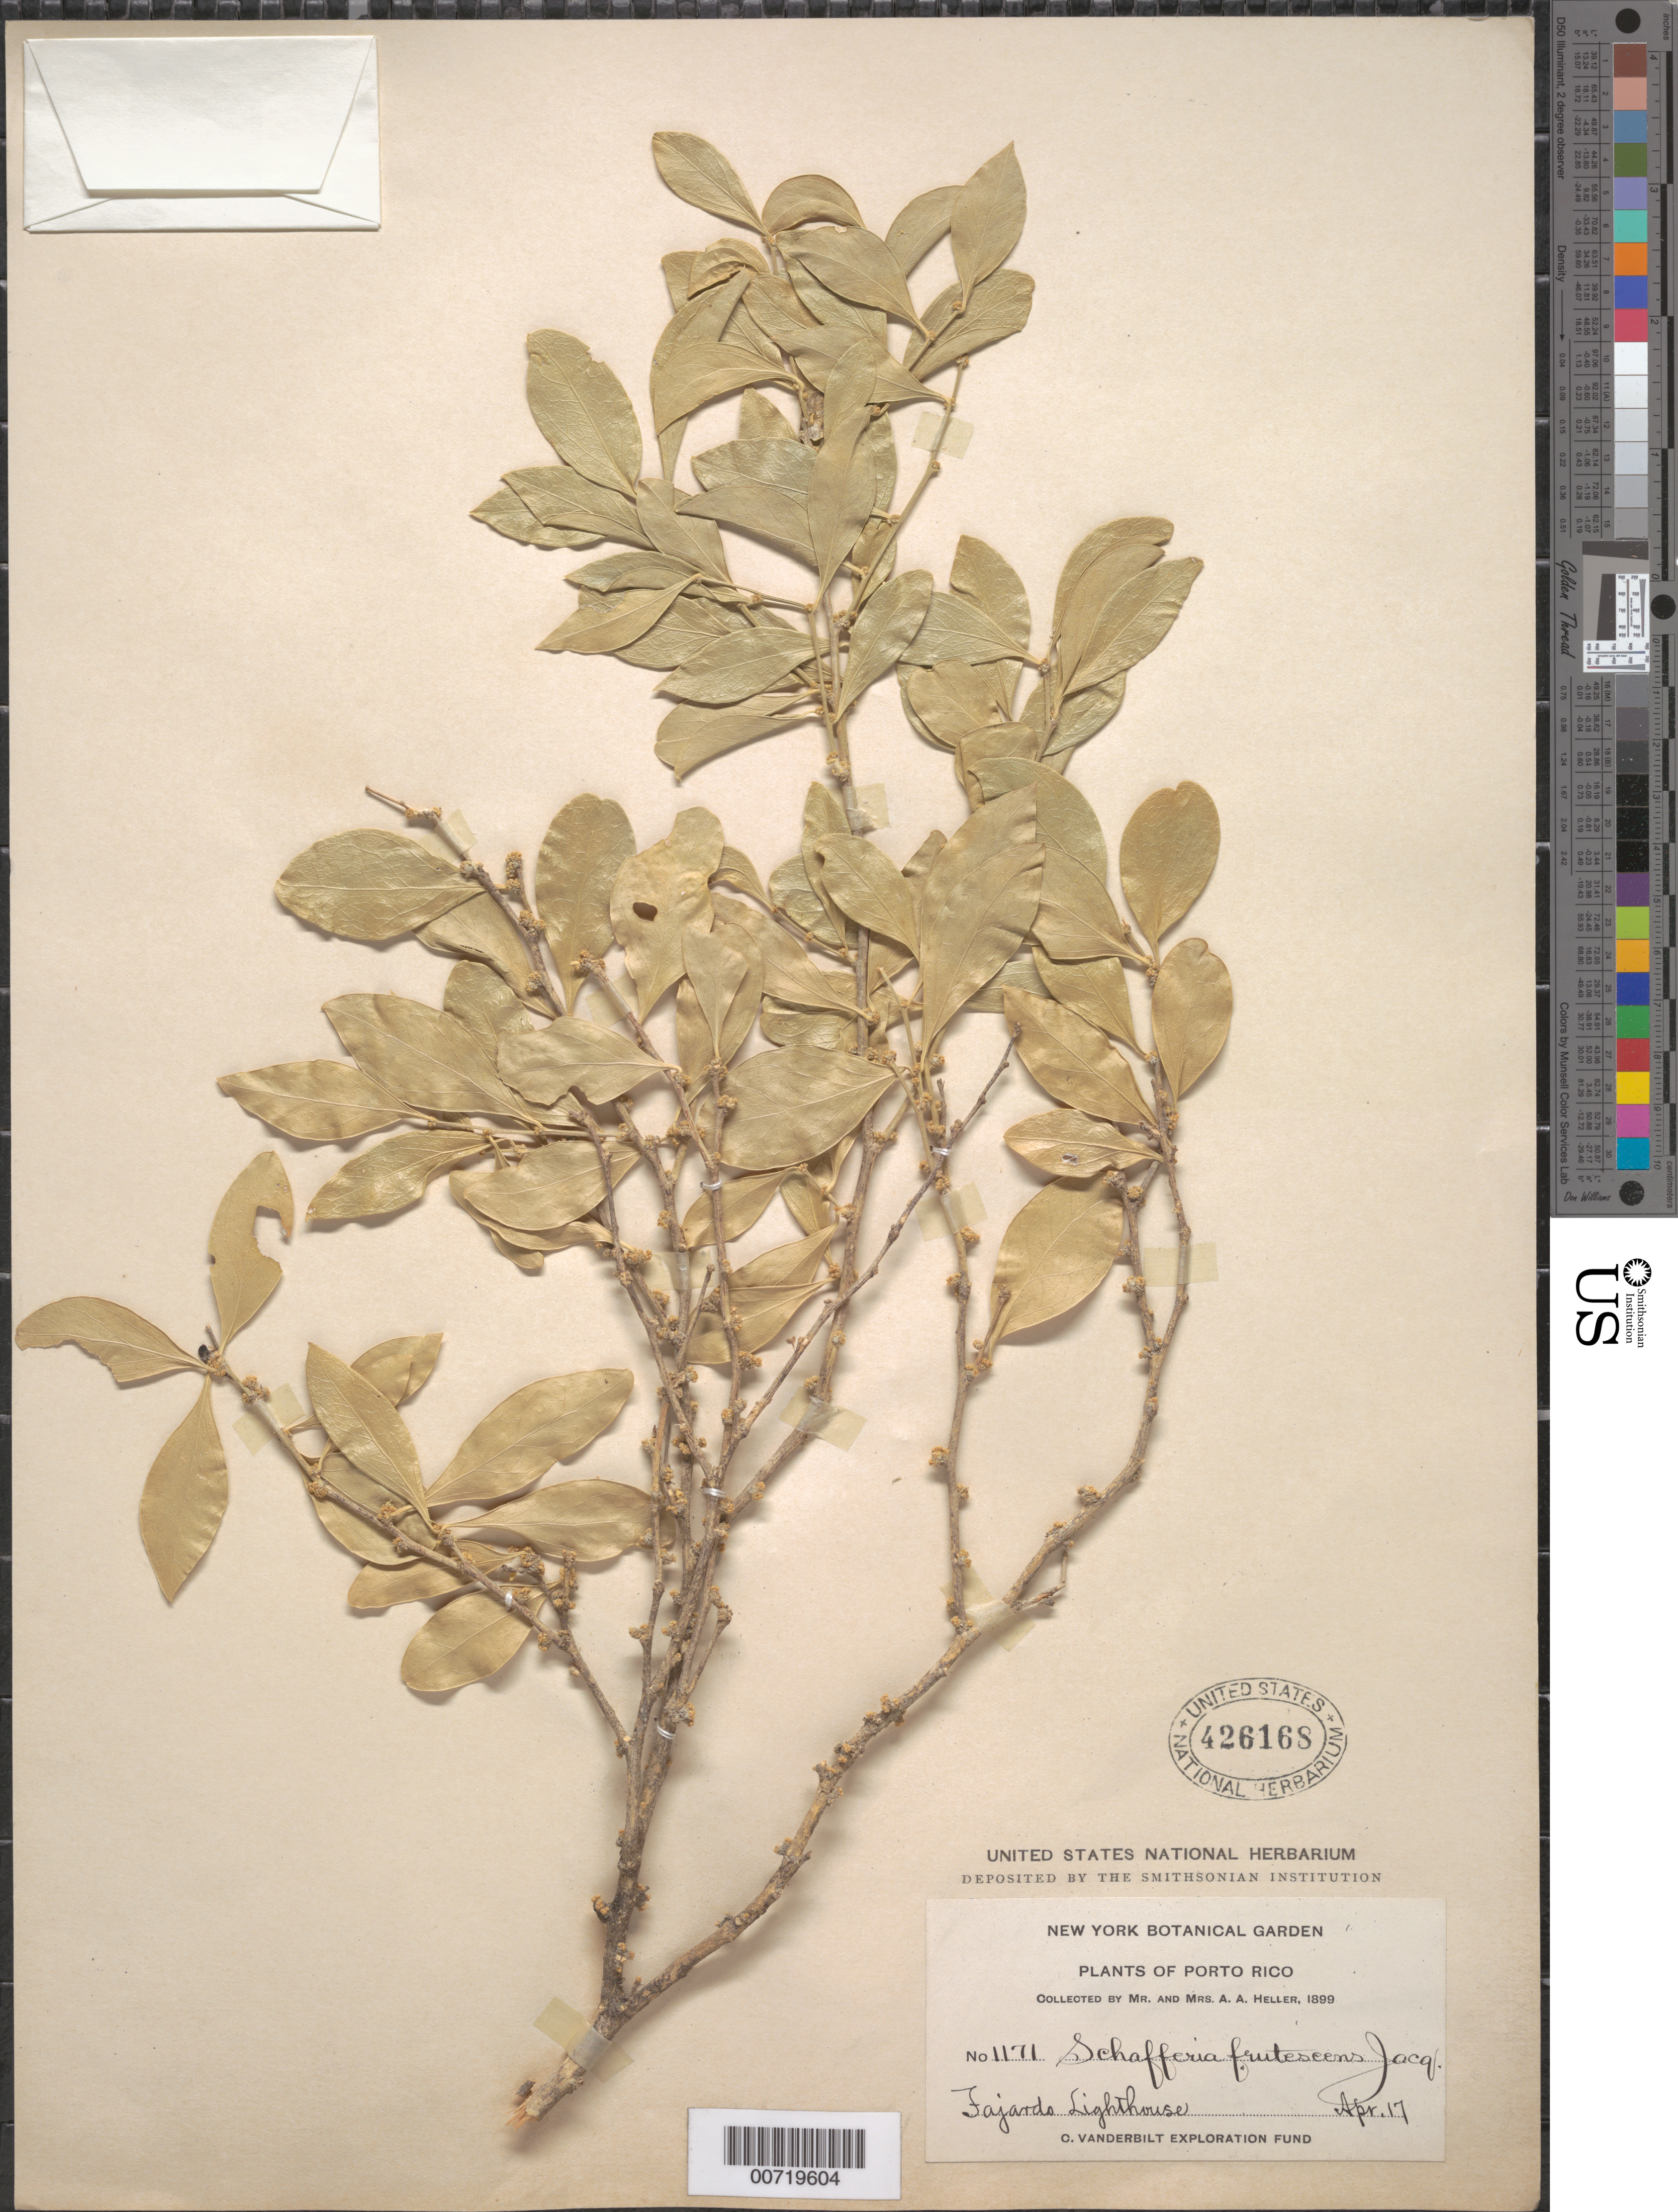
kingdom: Plantae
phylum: Tracheophyta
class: Magnoliopsida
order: Celastrales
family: Celastraceae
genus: Schaefferia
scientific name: Schaefferia frutescens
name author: Jacq.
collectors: A. A. Heller & E. G. Heller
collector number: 1171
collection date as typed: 17 Apr 1899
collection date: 1899-04-17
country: Puerto Rico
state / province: Fajardo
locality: Fajardo Lighthouse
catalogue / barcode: US 426168